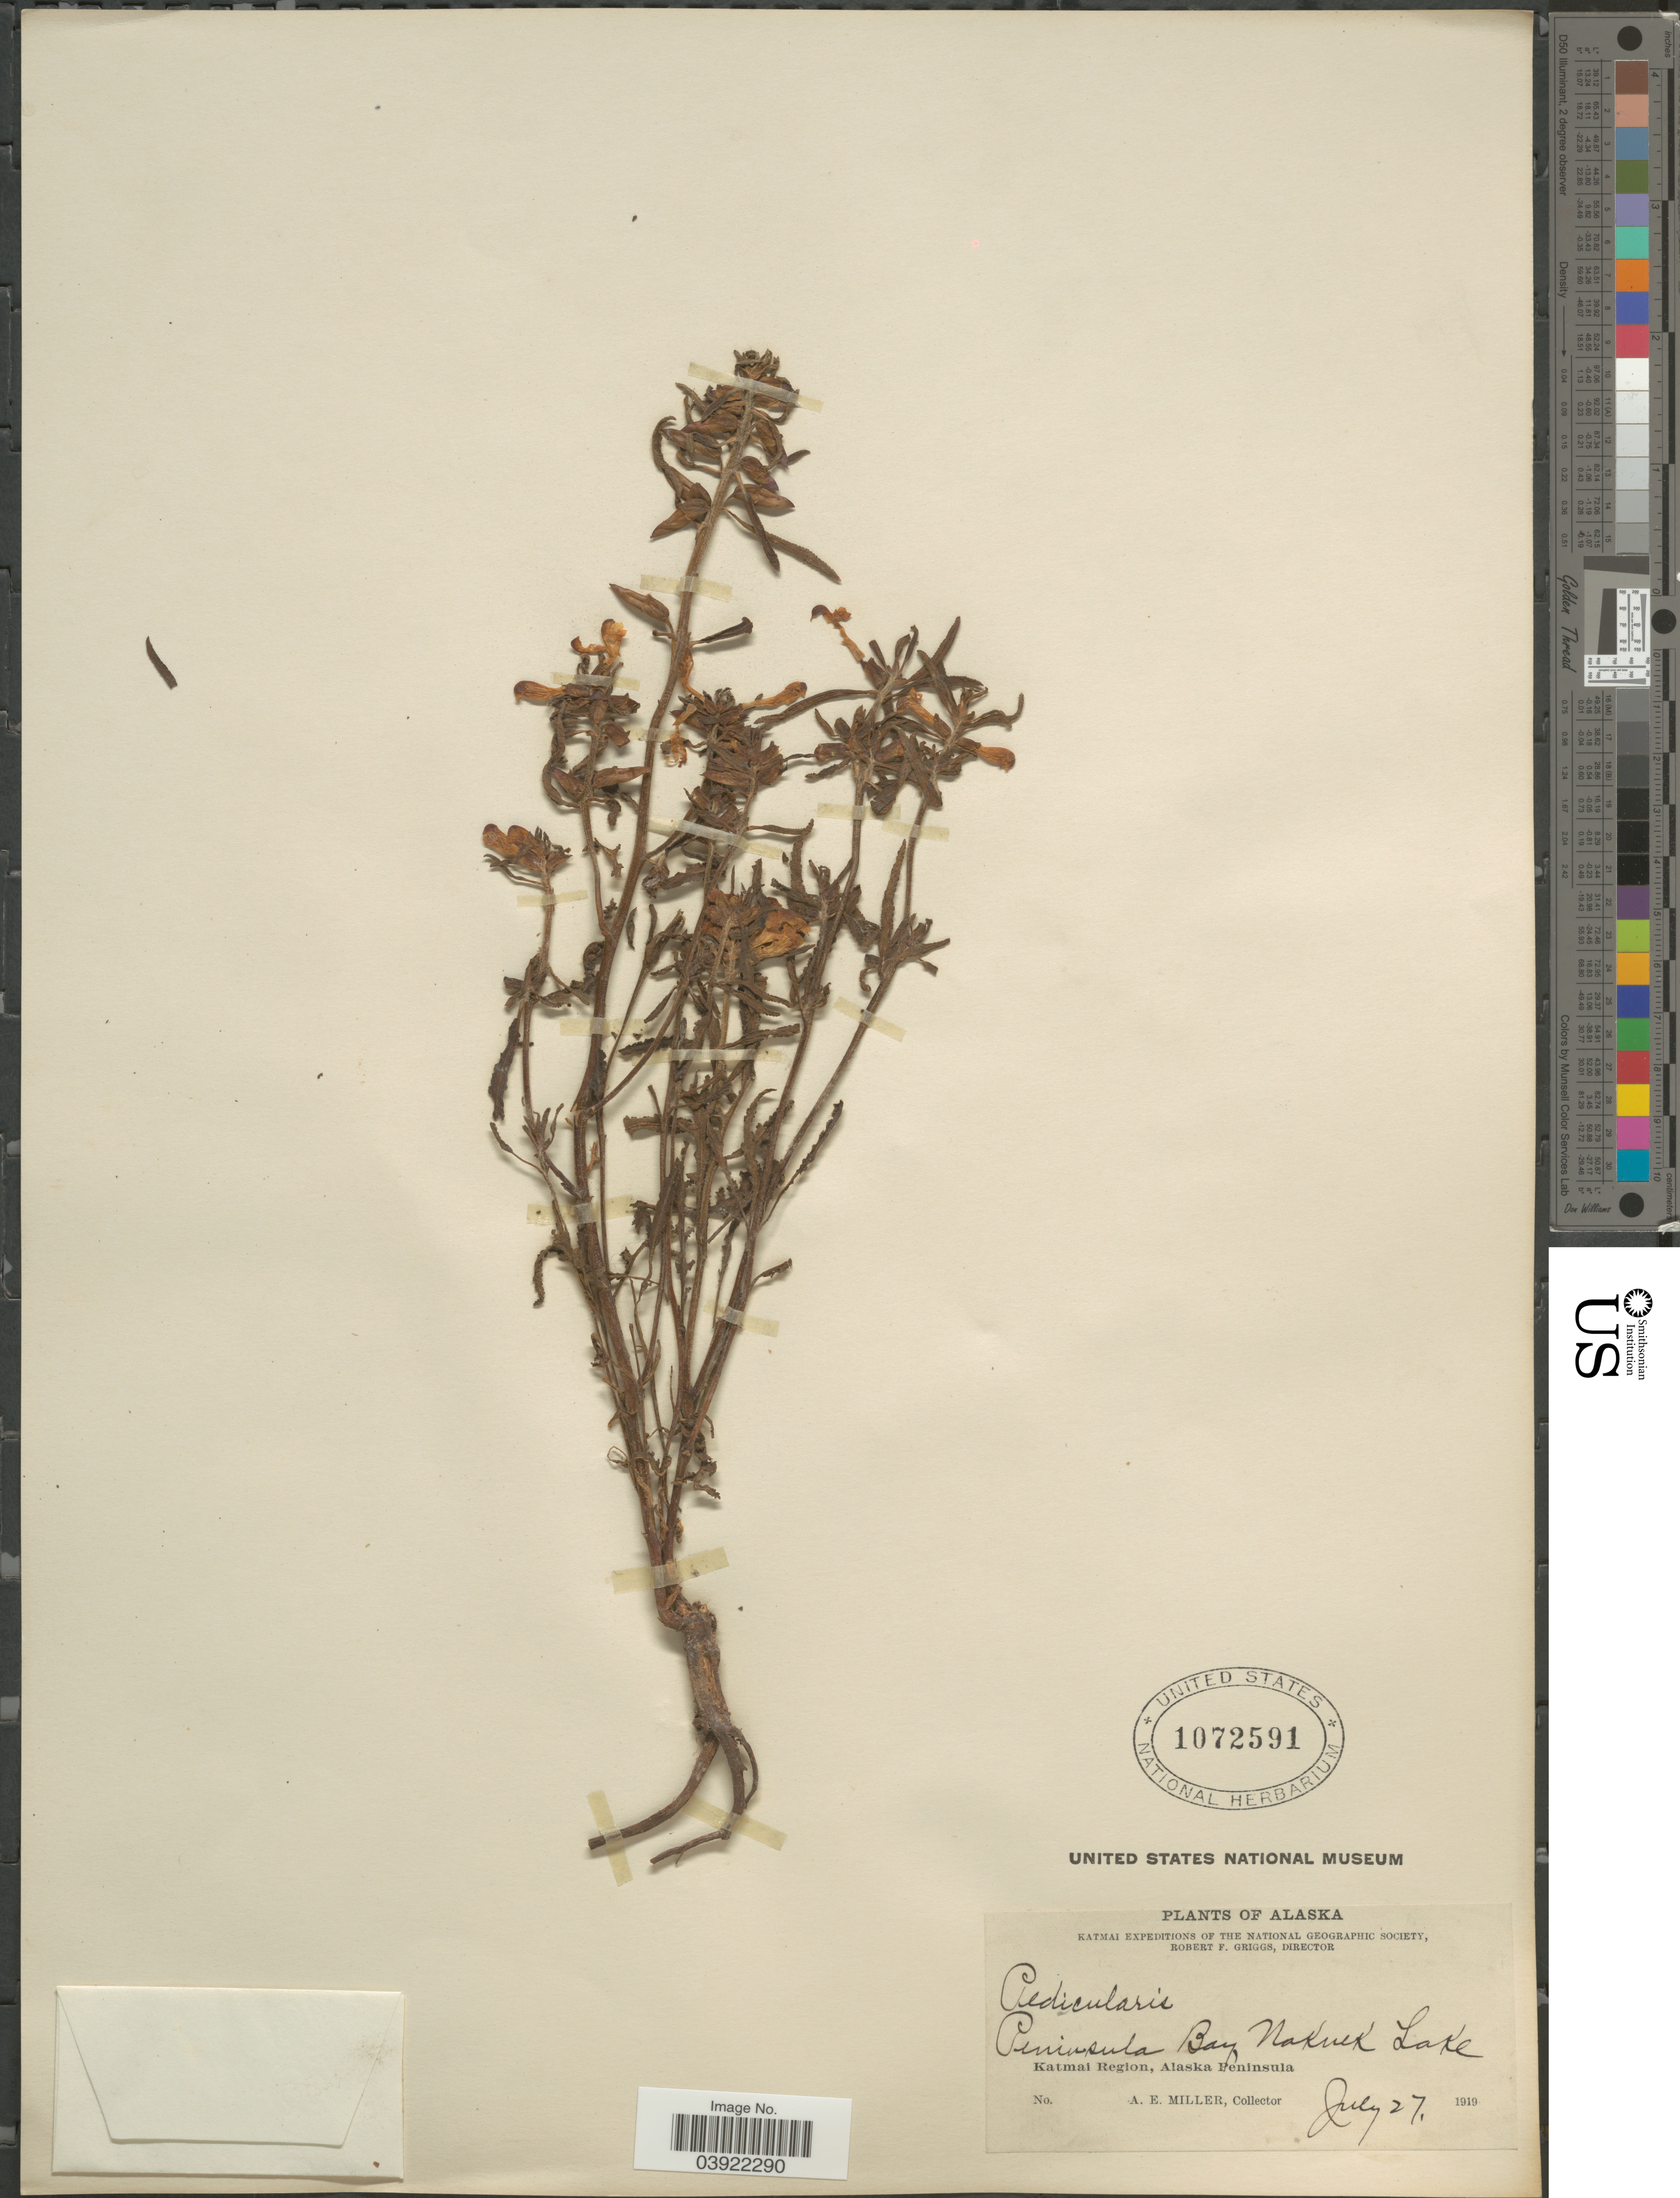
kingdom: Plantae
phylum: Tracheophyta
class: Magnoliopsida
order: Lamiales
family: Orobanchaceae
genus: Pedicularis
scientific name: Pedicularis labradorica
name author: Wirsing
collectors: A. E. Miller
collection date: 1919-07-27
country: United States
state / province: Alaska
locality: Peninsula Bay, Naknek Lake. Katmai Region, Alaska Peninsula.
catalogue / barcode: US 1072591